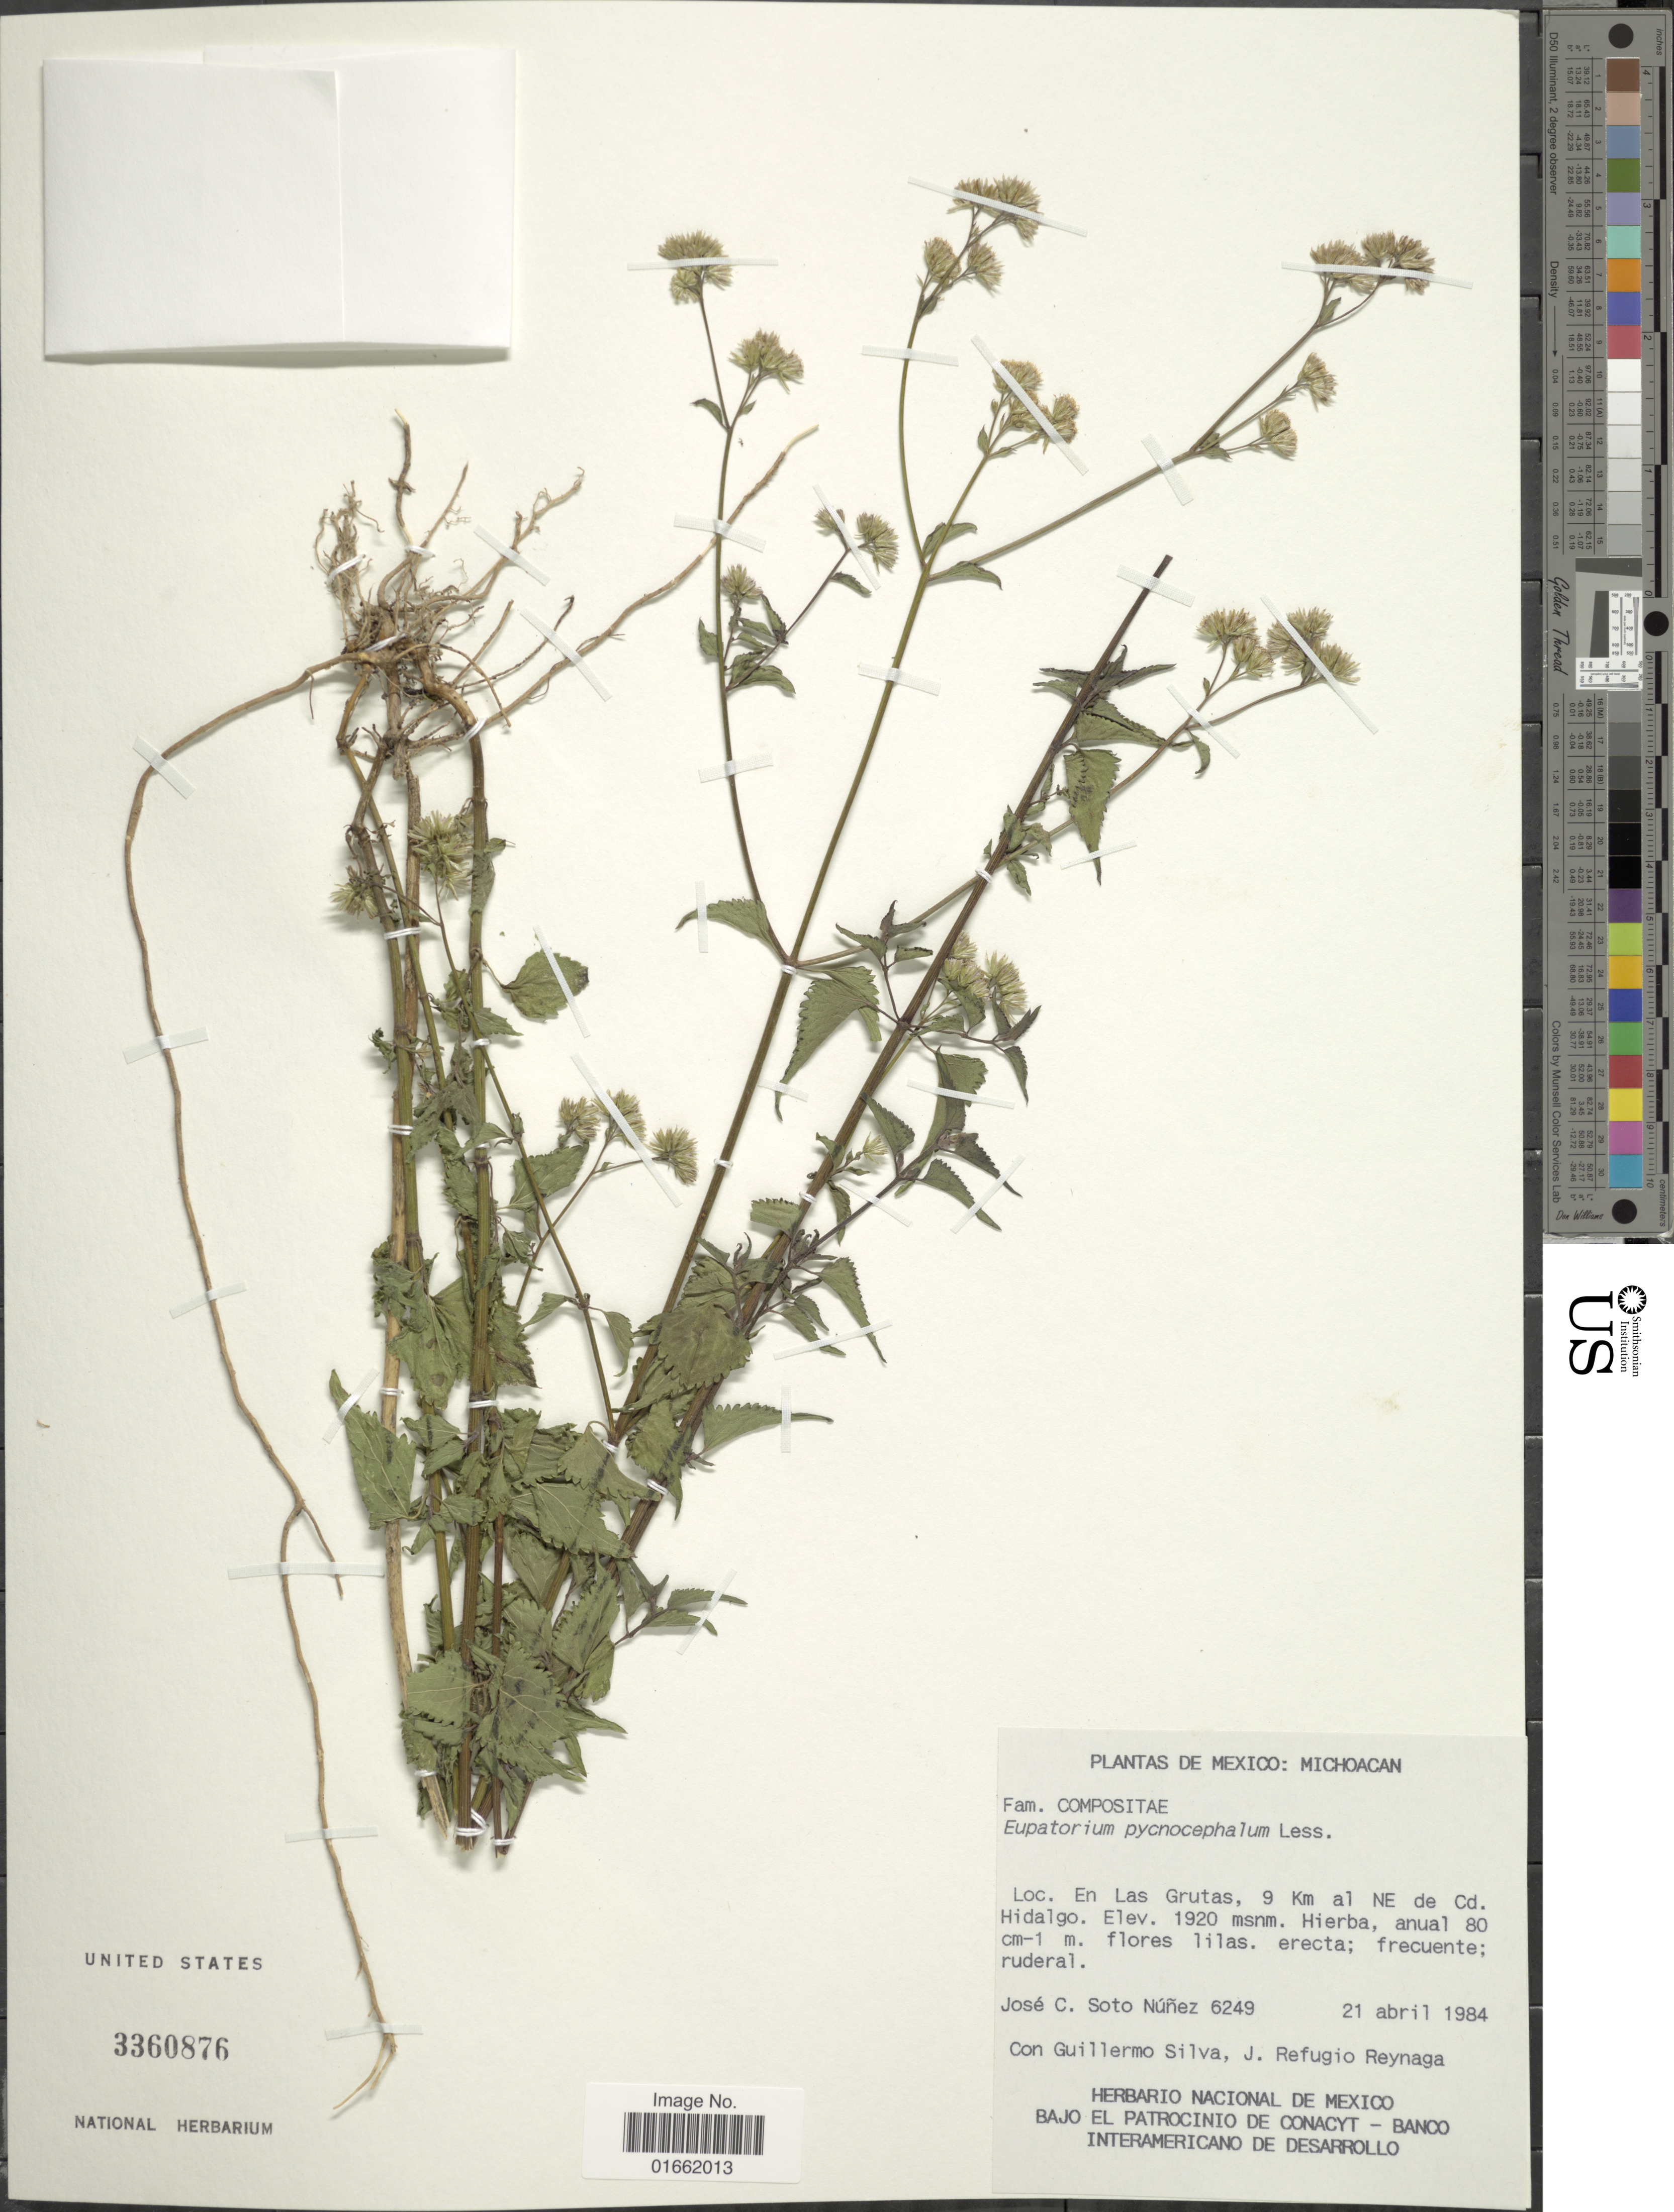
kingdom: Plantae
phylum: Tracheophyta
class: Magnoliopsida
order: Asterales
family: Asteraceae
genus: Fleischmannia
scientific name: Fleischmannia pycnocephaloides f. glandulifera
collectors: J. Soto, G. Silva & J. Reynaga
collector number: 6249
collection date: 1984-04-21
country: Mexico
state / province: Hidalgo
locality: Michoacan. En Las Grutas, 9 Km al NE de Cd. Hidalgo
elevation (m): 1920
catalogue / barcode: US 3360876